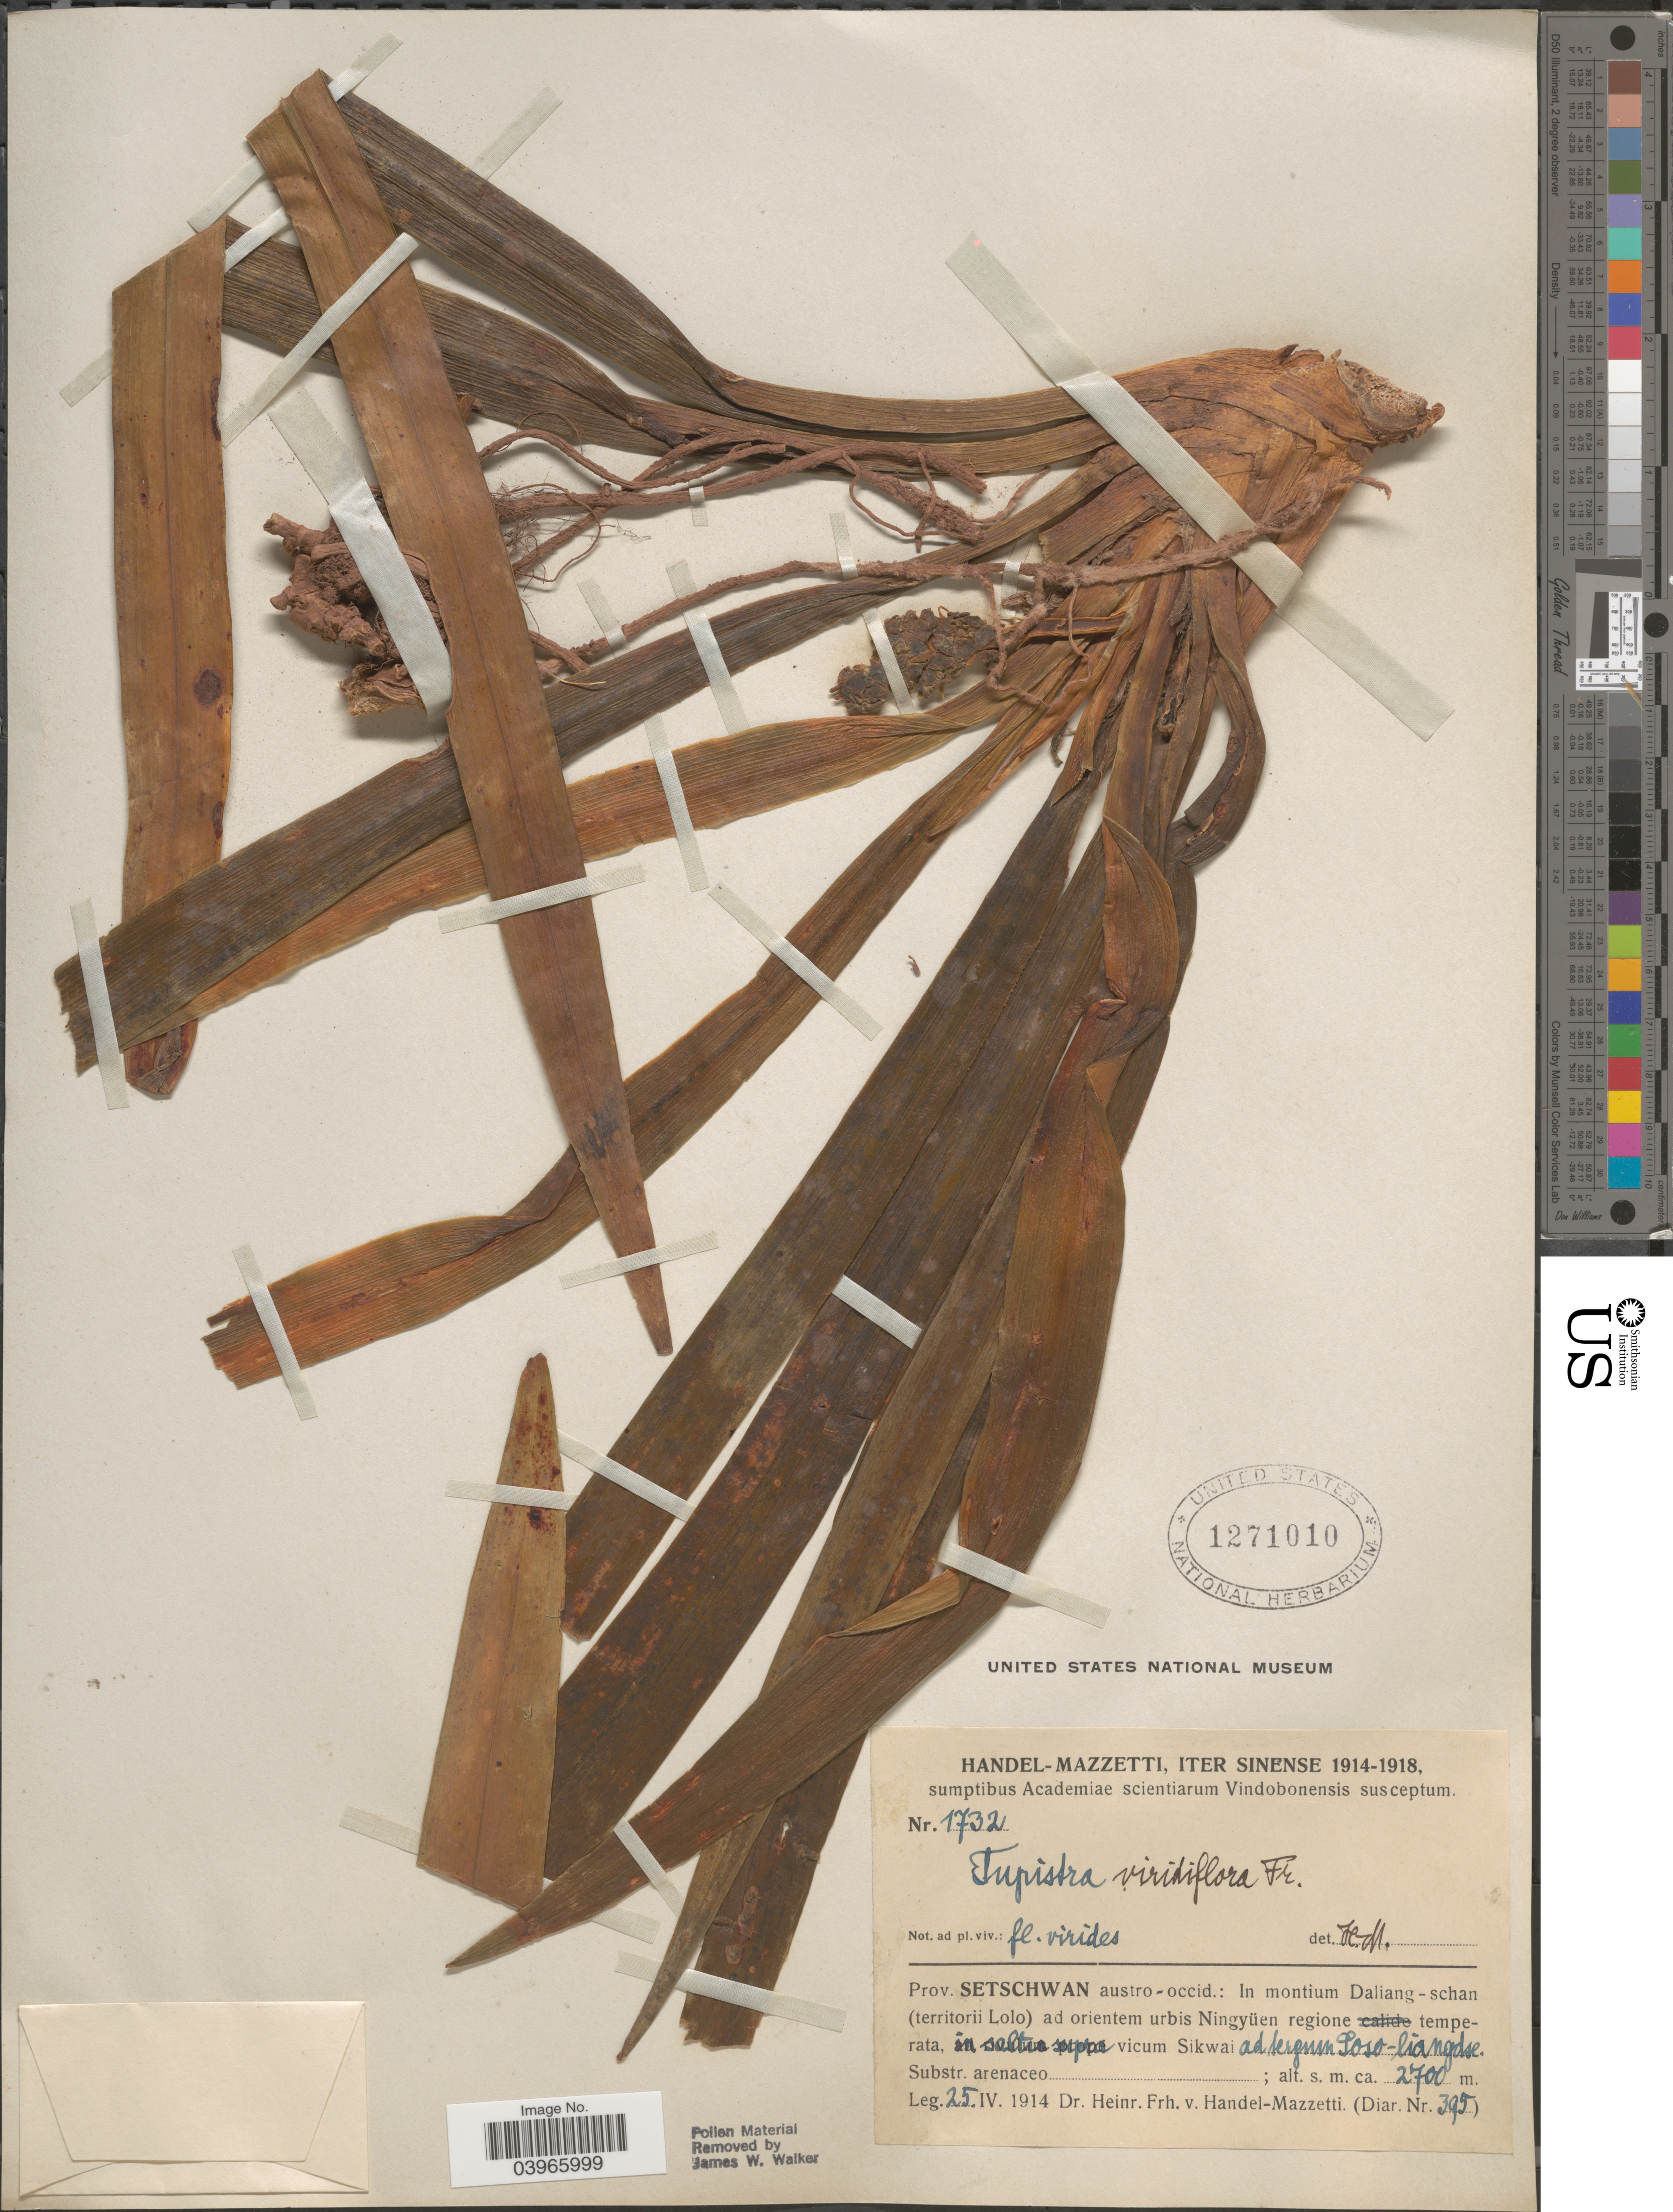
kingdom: Plantae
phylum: Tracheophyta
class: Liliopsida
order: Asparagales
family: Asparagaceae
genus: Tupistra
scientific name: Tupistra viridiflora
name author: Franch.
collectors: H. Handel-Mazzetti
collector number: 1732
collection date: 1914-04-25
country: China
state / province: Sichuan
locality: Iter Sinense. Prov. Setschwan austro-occid.: In montium Daliang-schan (territorii Lolo) ad orientem urbis Ningyüen regione temperata, vicum Sikwai ad tergu, [interpreted] Poso [interpreted]-liangdse.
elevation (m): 2700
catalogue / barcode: US 1271010